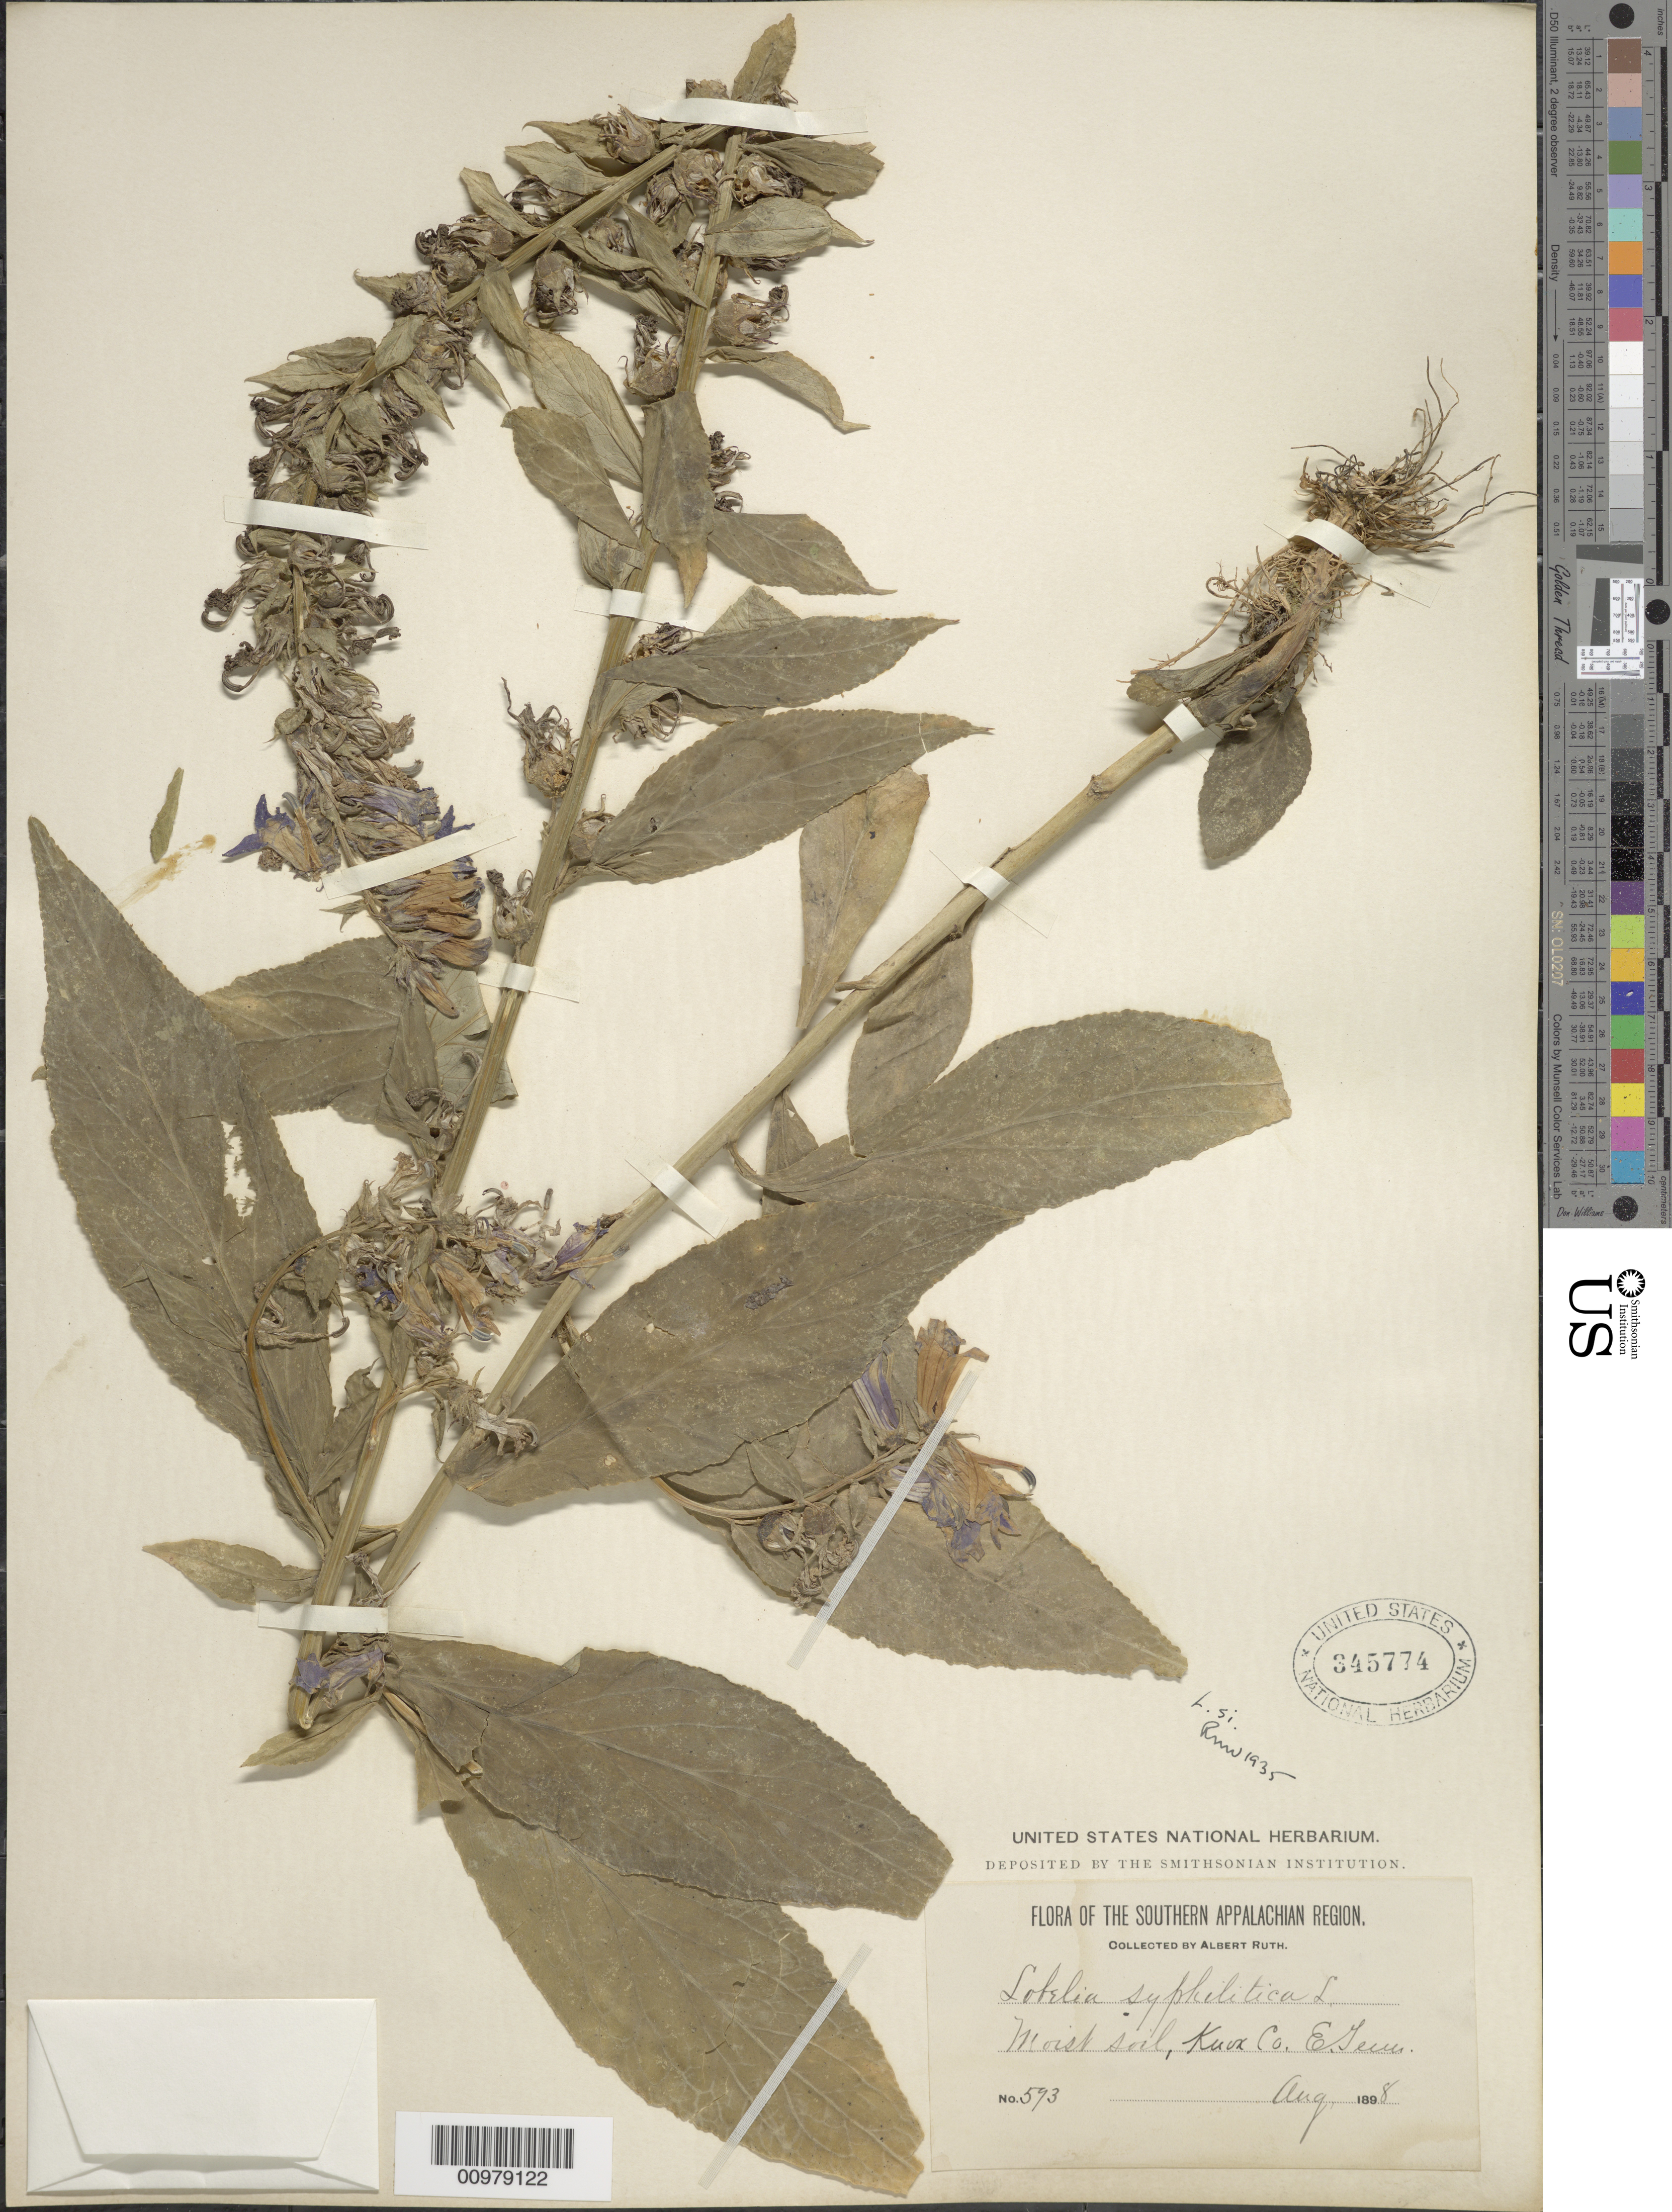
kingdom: Plantae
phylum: Tracheophyta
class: Magnoliopsida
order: Asterales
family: Campanulaceae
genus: Lobelia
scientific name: Lobelia siphilitica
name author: L.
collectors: A. Ruth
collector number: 593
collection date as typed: Aug. 1898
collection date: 1898-08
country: United States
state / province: Tennessee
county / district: Knox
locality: E. Geuv. (sp.?)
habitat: moist soil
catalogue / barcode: US 345774